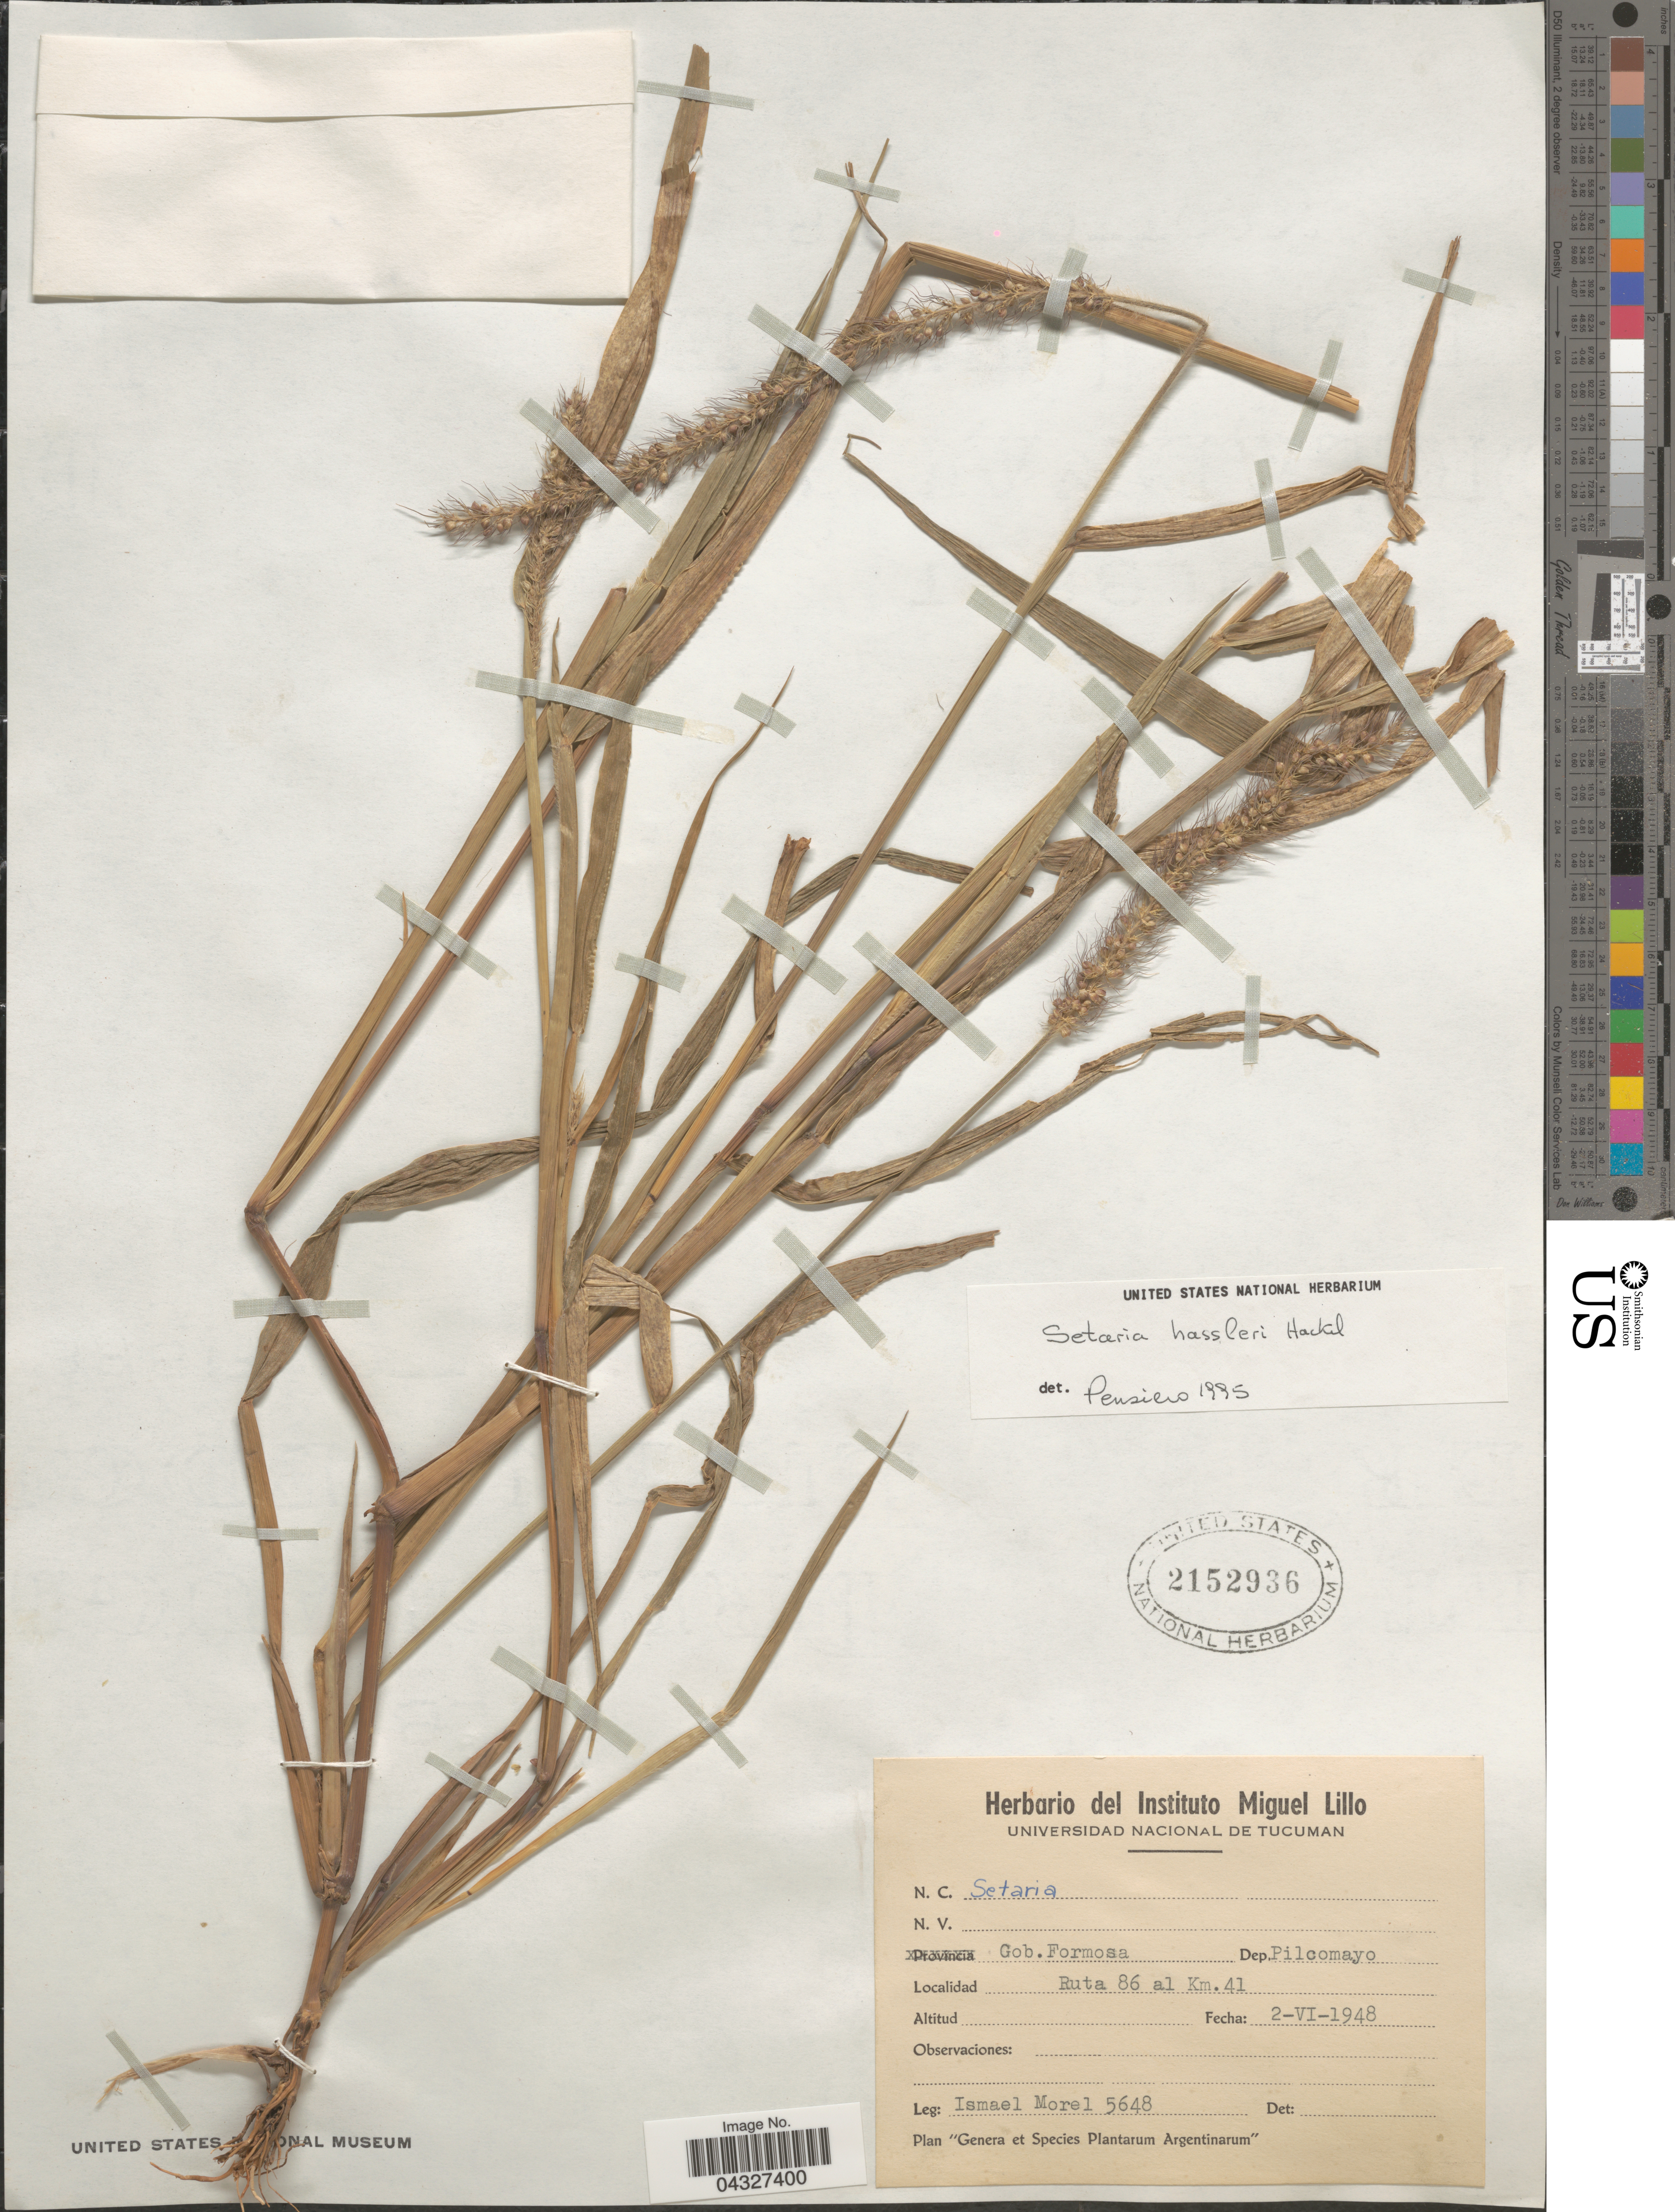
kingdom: Plantae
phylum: Tracheophyta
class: Liliopsida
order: Poales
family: Poaceae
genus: Setaria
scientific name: Setaria hassleri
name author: Hack. in Chodat & Hassl.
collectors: I. Morel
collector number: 5648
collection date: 1948-06-02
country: Argentina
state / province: Formosa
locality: Gob. Formosa. Dep. Pilcomayo. Ruta 86 al Km. 41.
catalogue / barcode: US 2152936